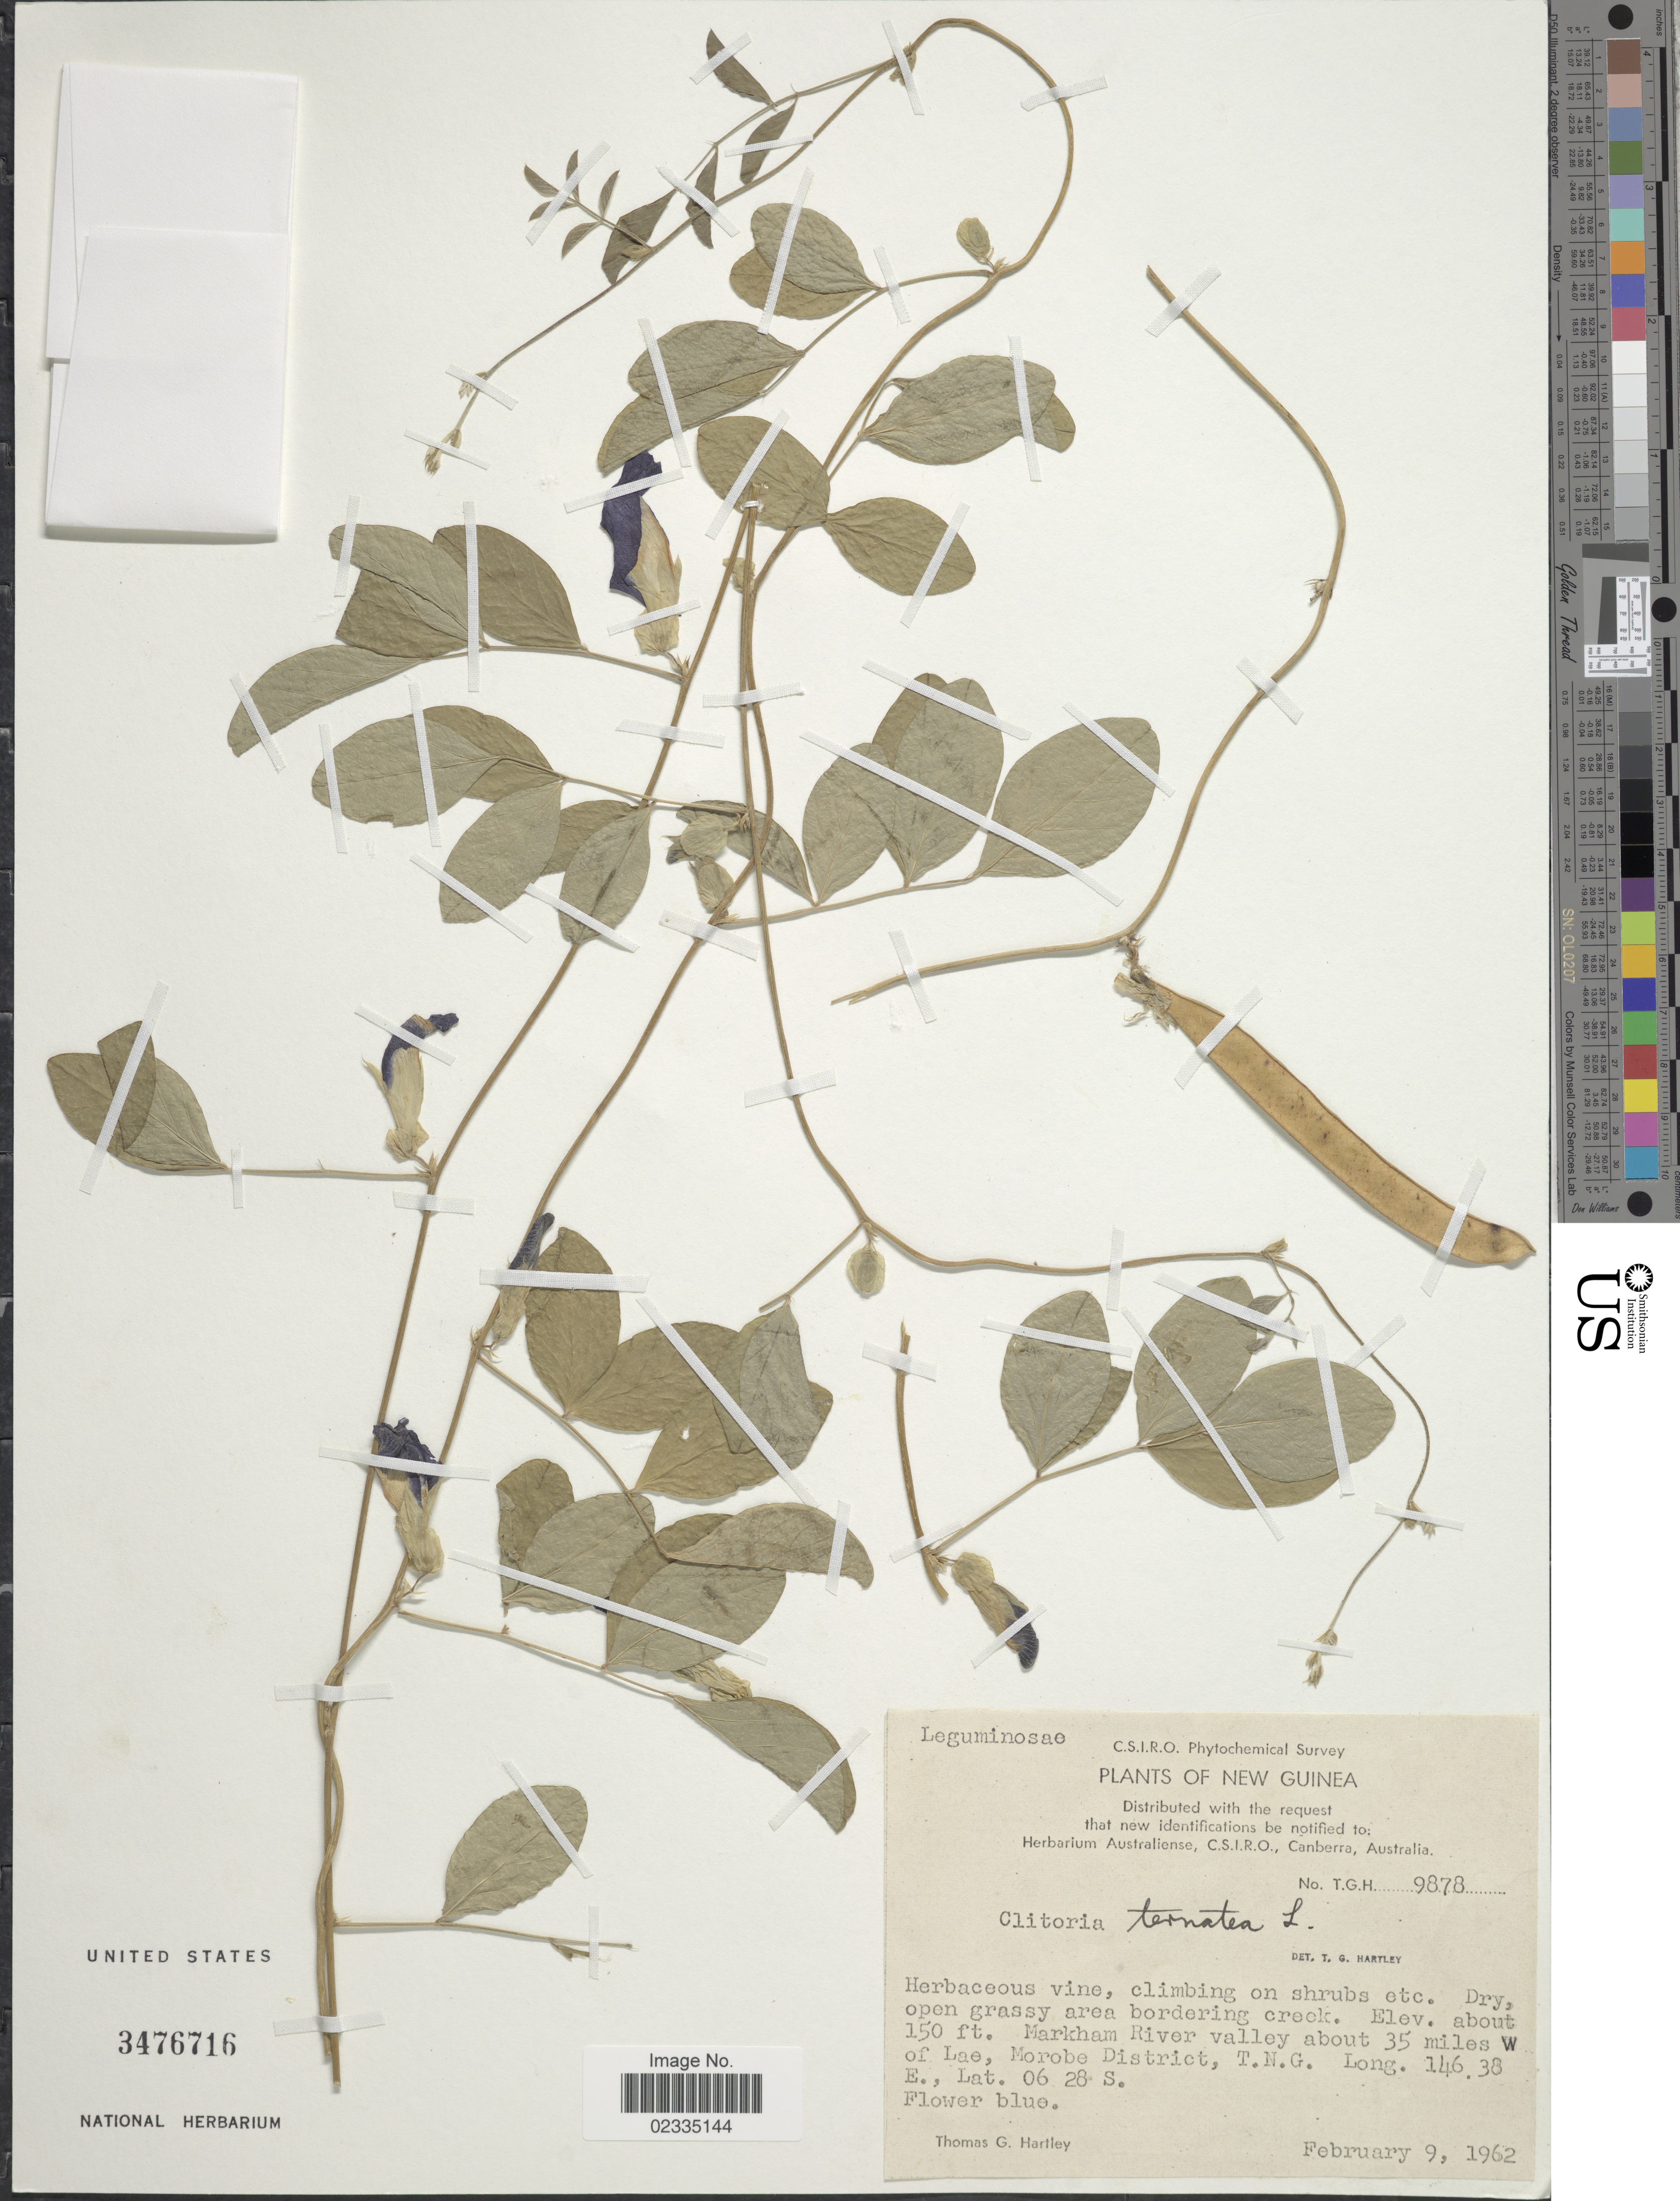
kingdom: Plantae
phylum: Tracheophyta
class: Magnoliopsida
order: Fabales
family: Fabaceae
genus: Clitoria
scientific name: Clitoria ternatea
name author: L.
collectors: T. G. Hartley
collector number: T.G.H. 9878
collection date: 1962-02-09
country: Papua New Guinea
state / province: Morobe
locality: New Guinea, Dry open grassy area bordering creek. Markham River valley about 35 miles W of Lae, Morobe District, T.N.G.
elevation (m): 46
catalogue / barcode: US 3476716